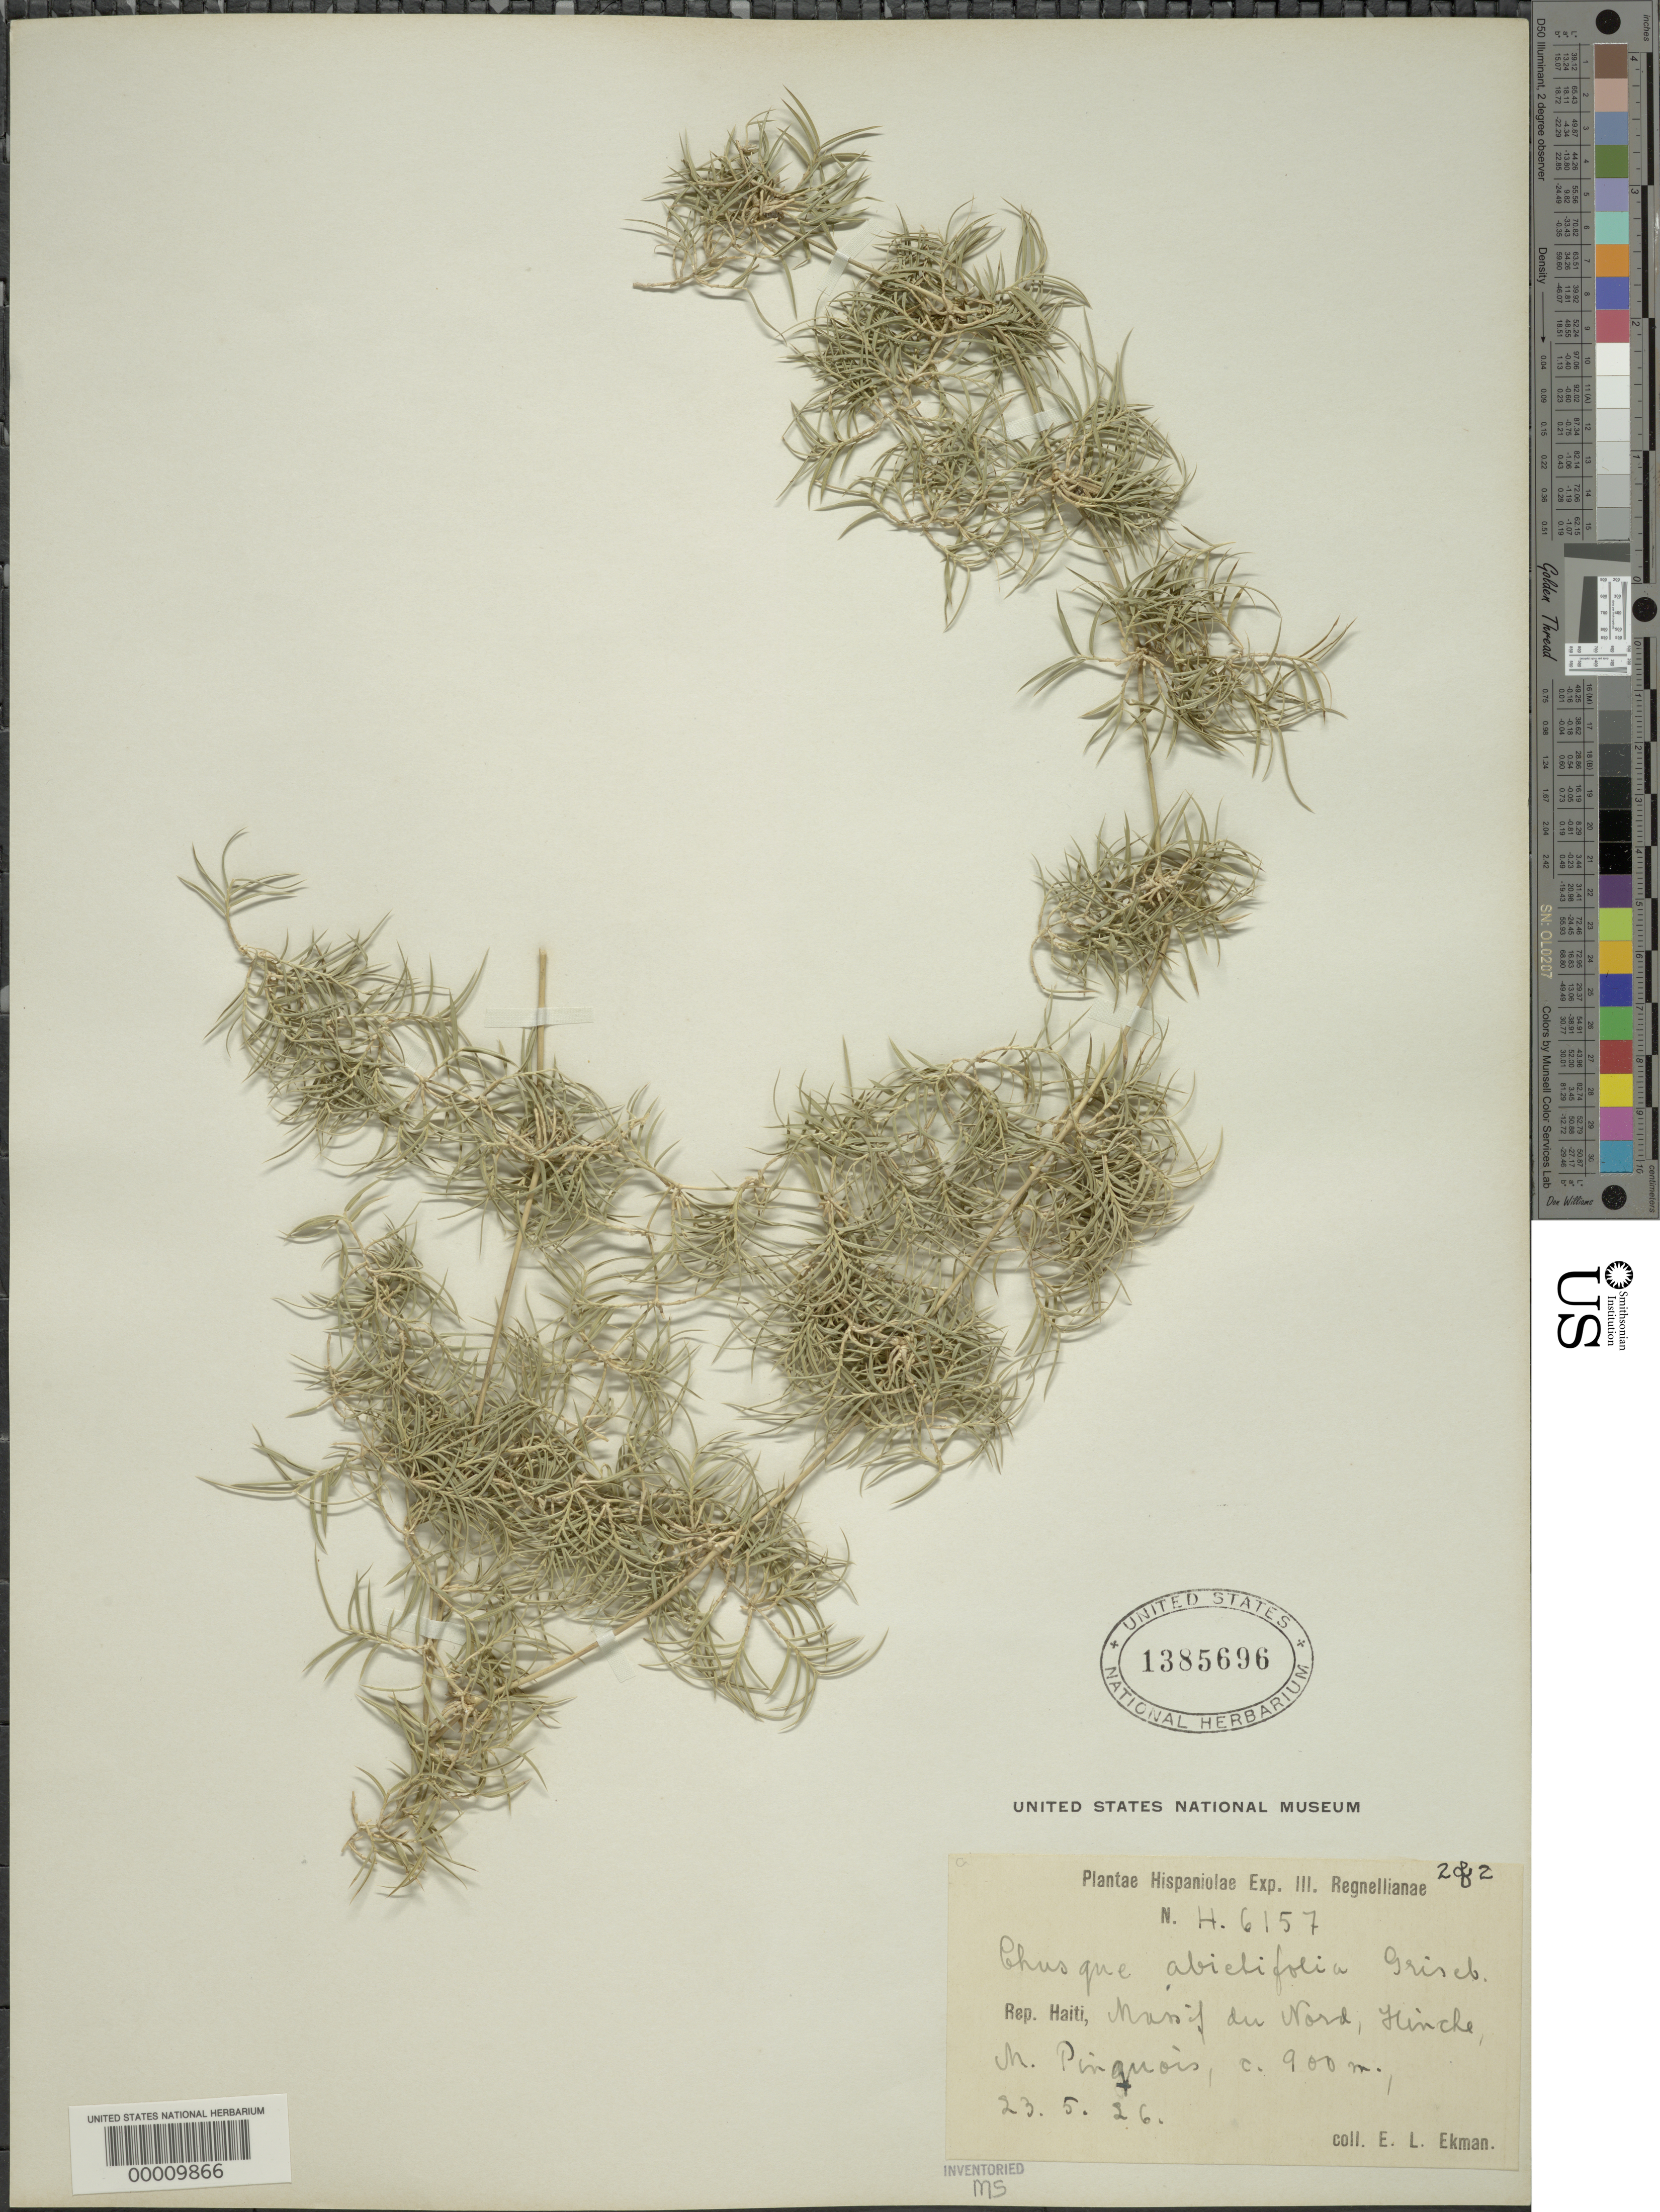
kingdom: Plantae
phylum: Tracheophyta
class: Liliopsida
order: Poales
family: Poaceae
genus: Chusquea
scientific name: Chusquea abietifolia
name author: Griseb.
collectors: E. L. Ekman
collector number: H.6157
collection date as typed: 23 May 1926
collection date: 1926-05-23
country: Haiti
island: Hispaniola Island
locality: Massif du nord, hinche, m. pinquois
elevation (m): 900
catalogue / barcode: US 1385696